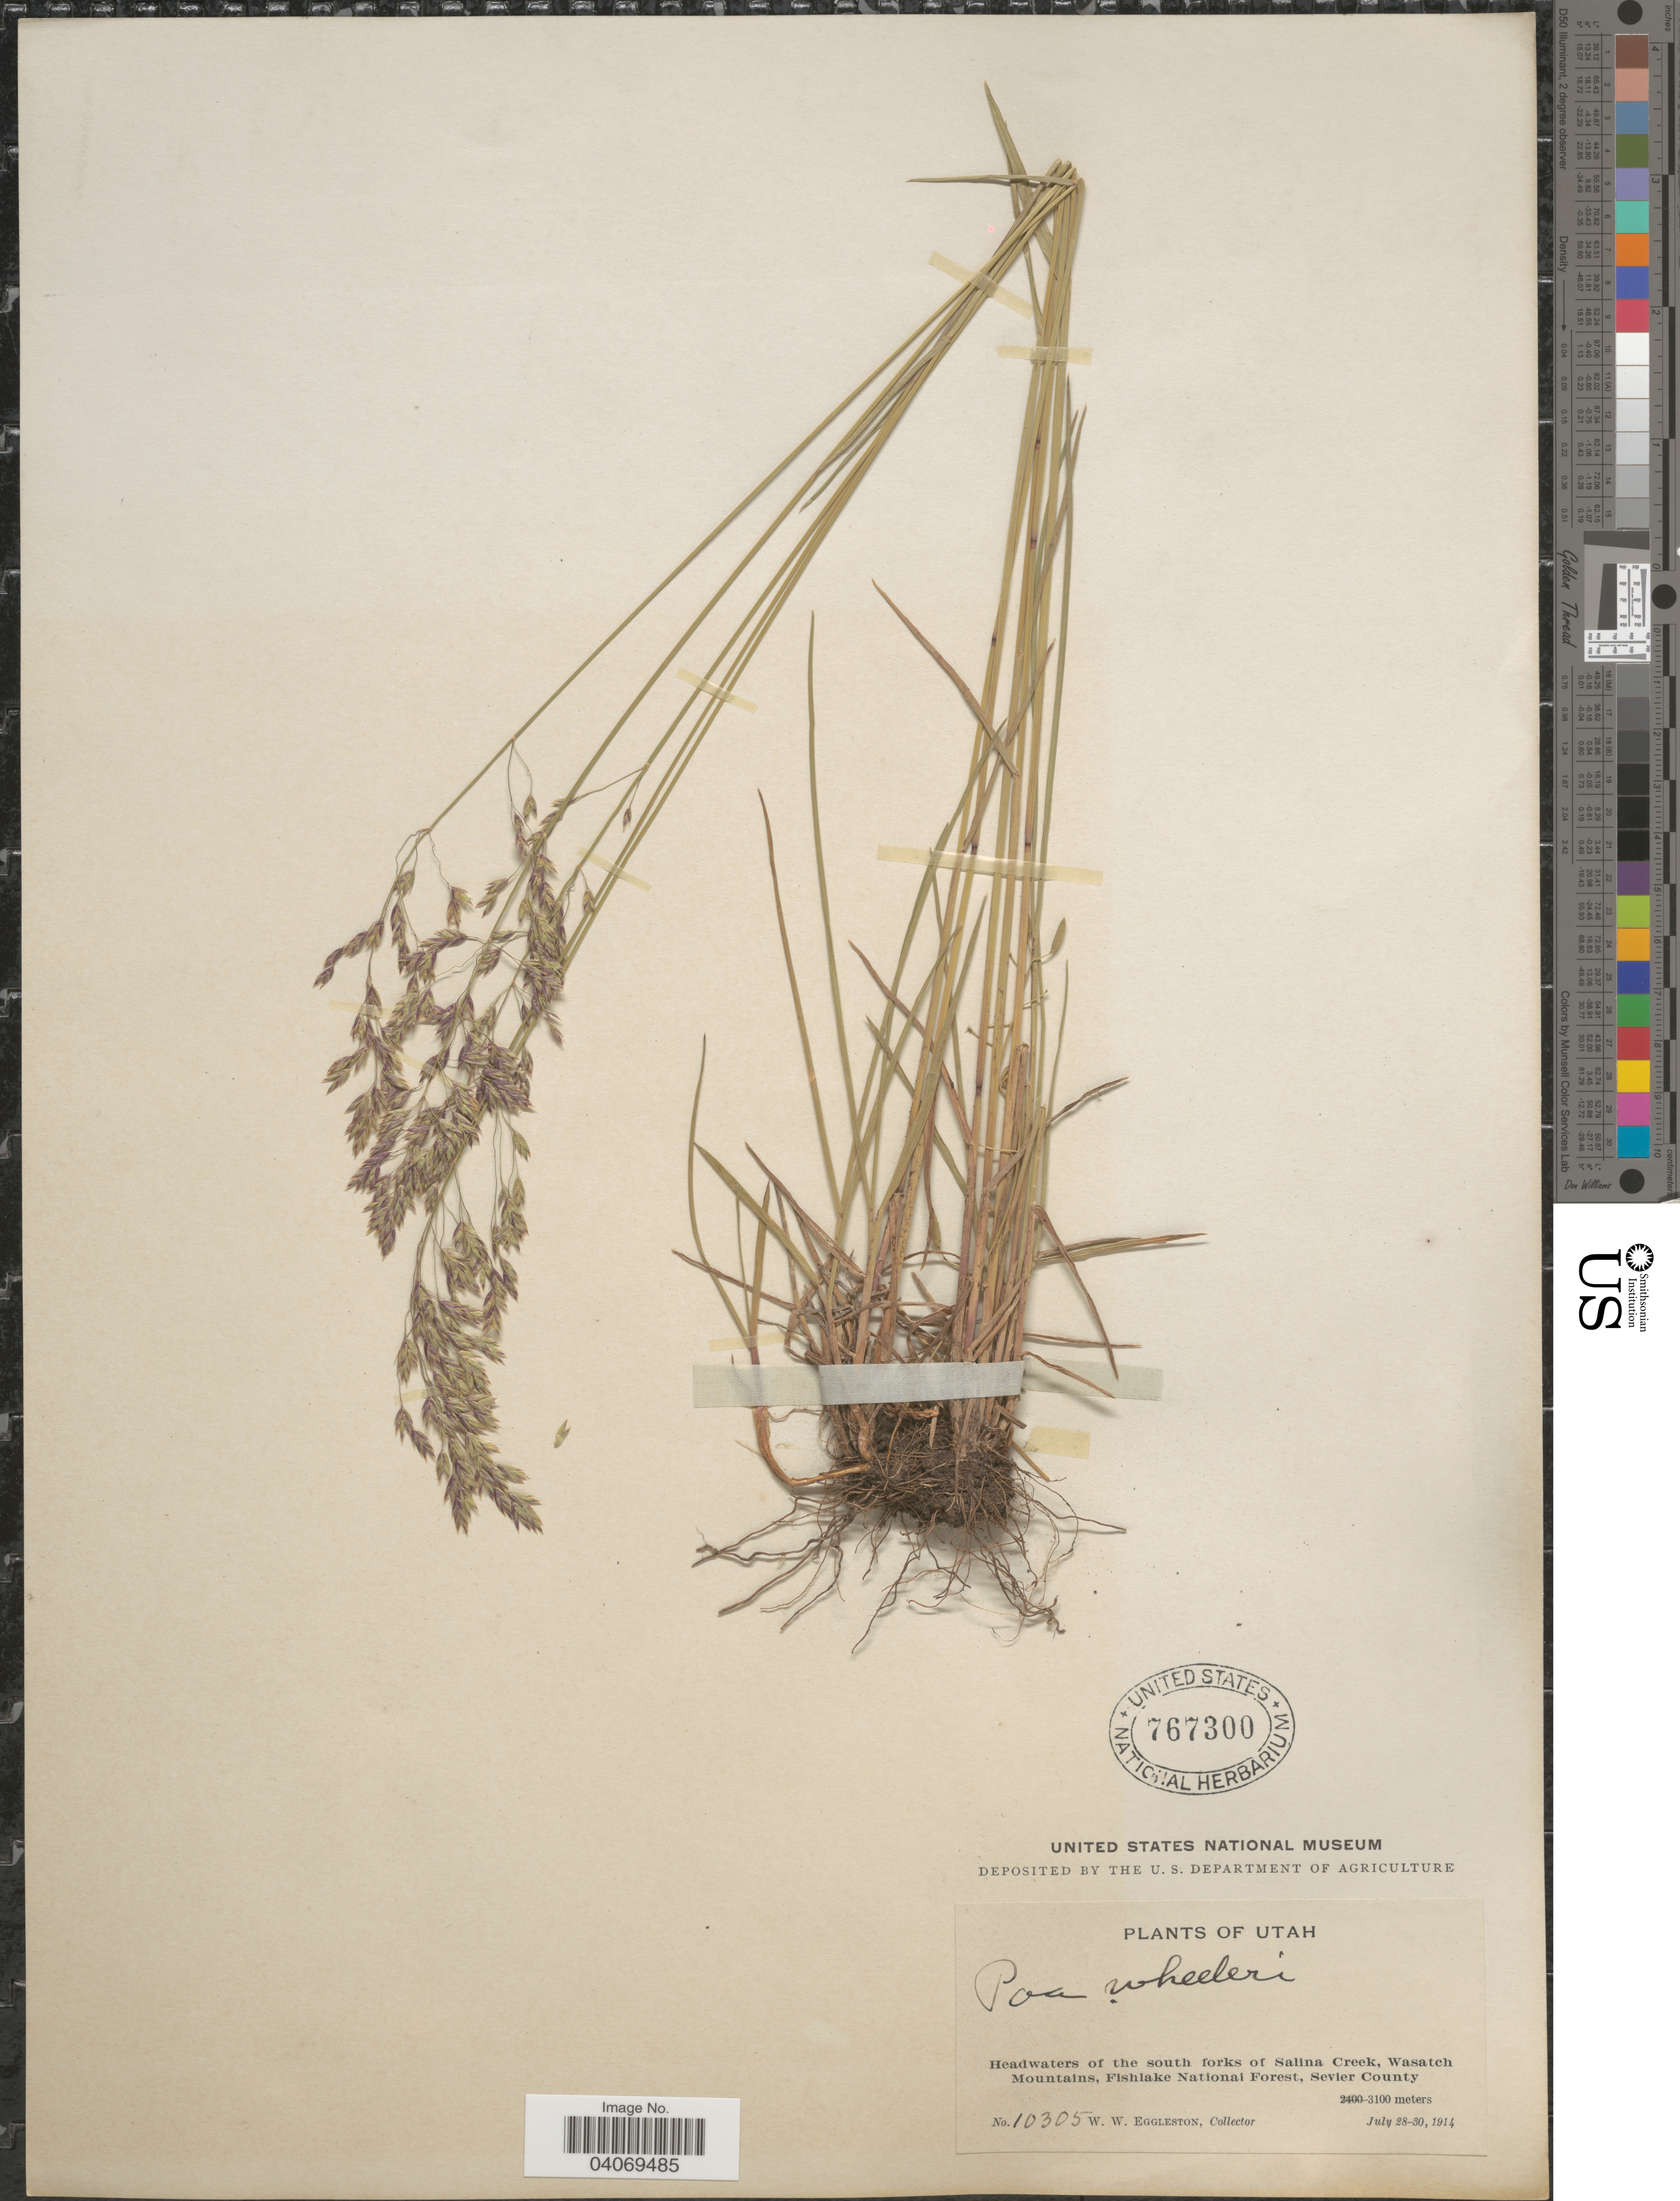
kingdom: Plantae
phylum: Tracheophyta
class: Liliopsida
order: Poales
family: Poaceae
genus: Poa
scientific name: Poa wheeleri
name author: Vasey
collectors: W. W. Eggleston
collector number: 10305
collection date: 1914-07-28/1914-07-30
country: United States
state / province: Utah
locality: Headwaters of the south forks of Salina Creek, Wasatch Mountains, Fishlake National Forest, Sevier County.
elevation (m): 3100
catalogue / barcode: US 767300